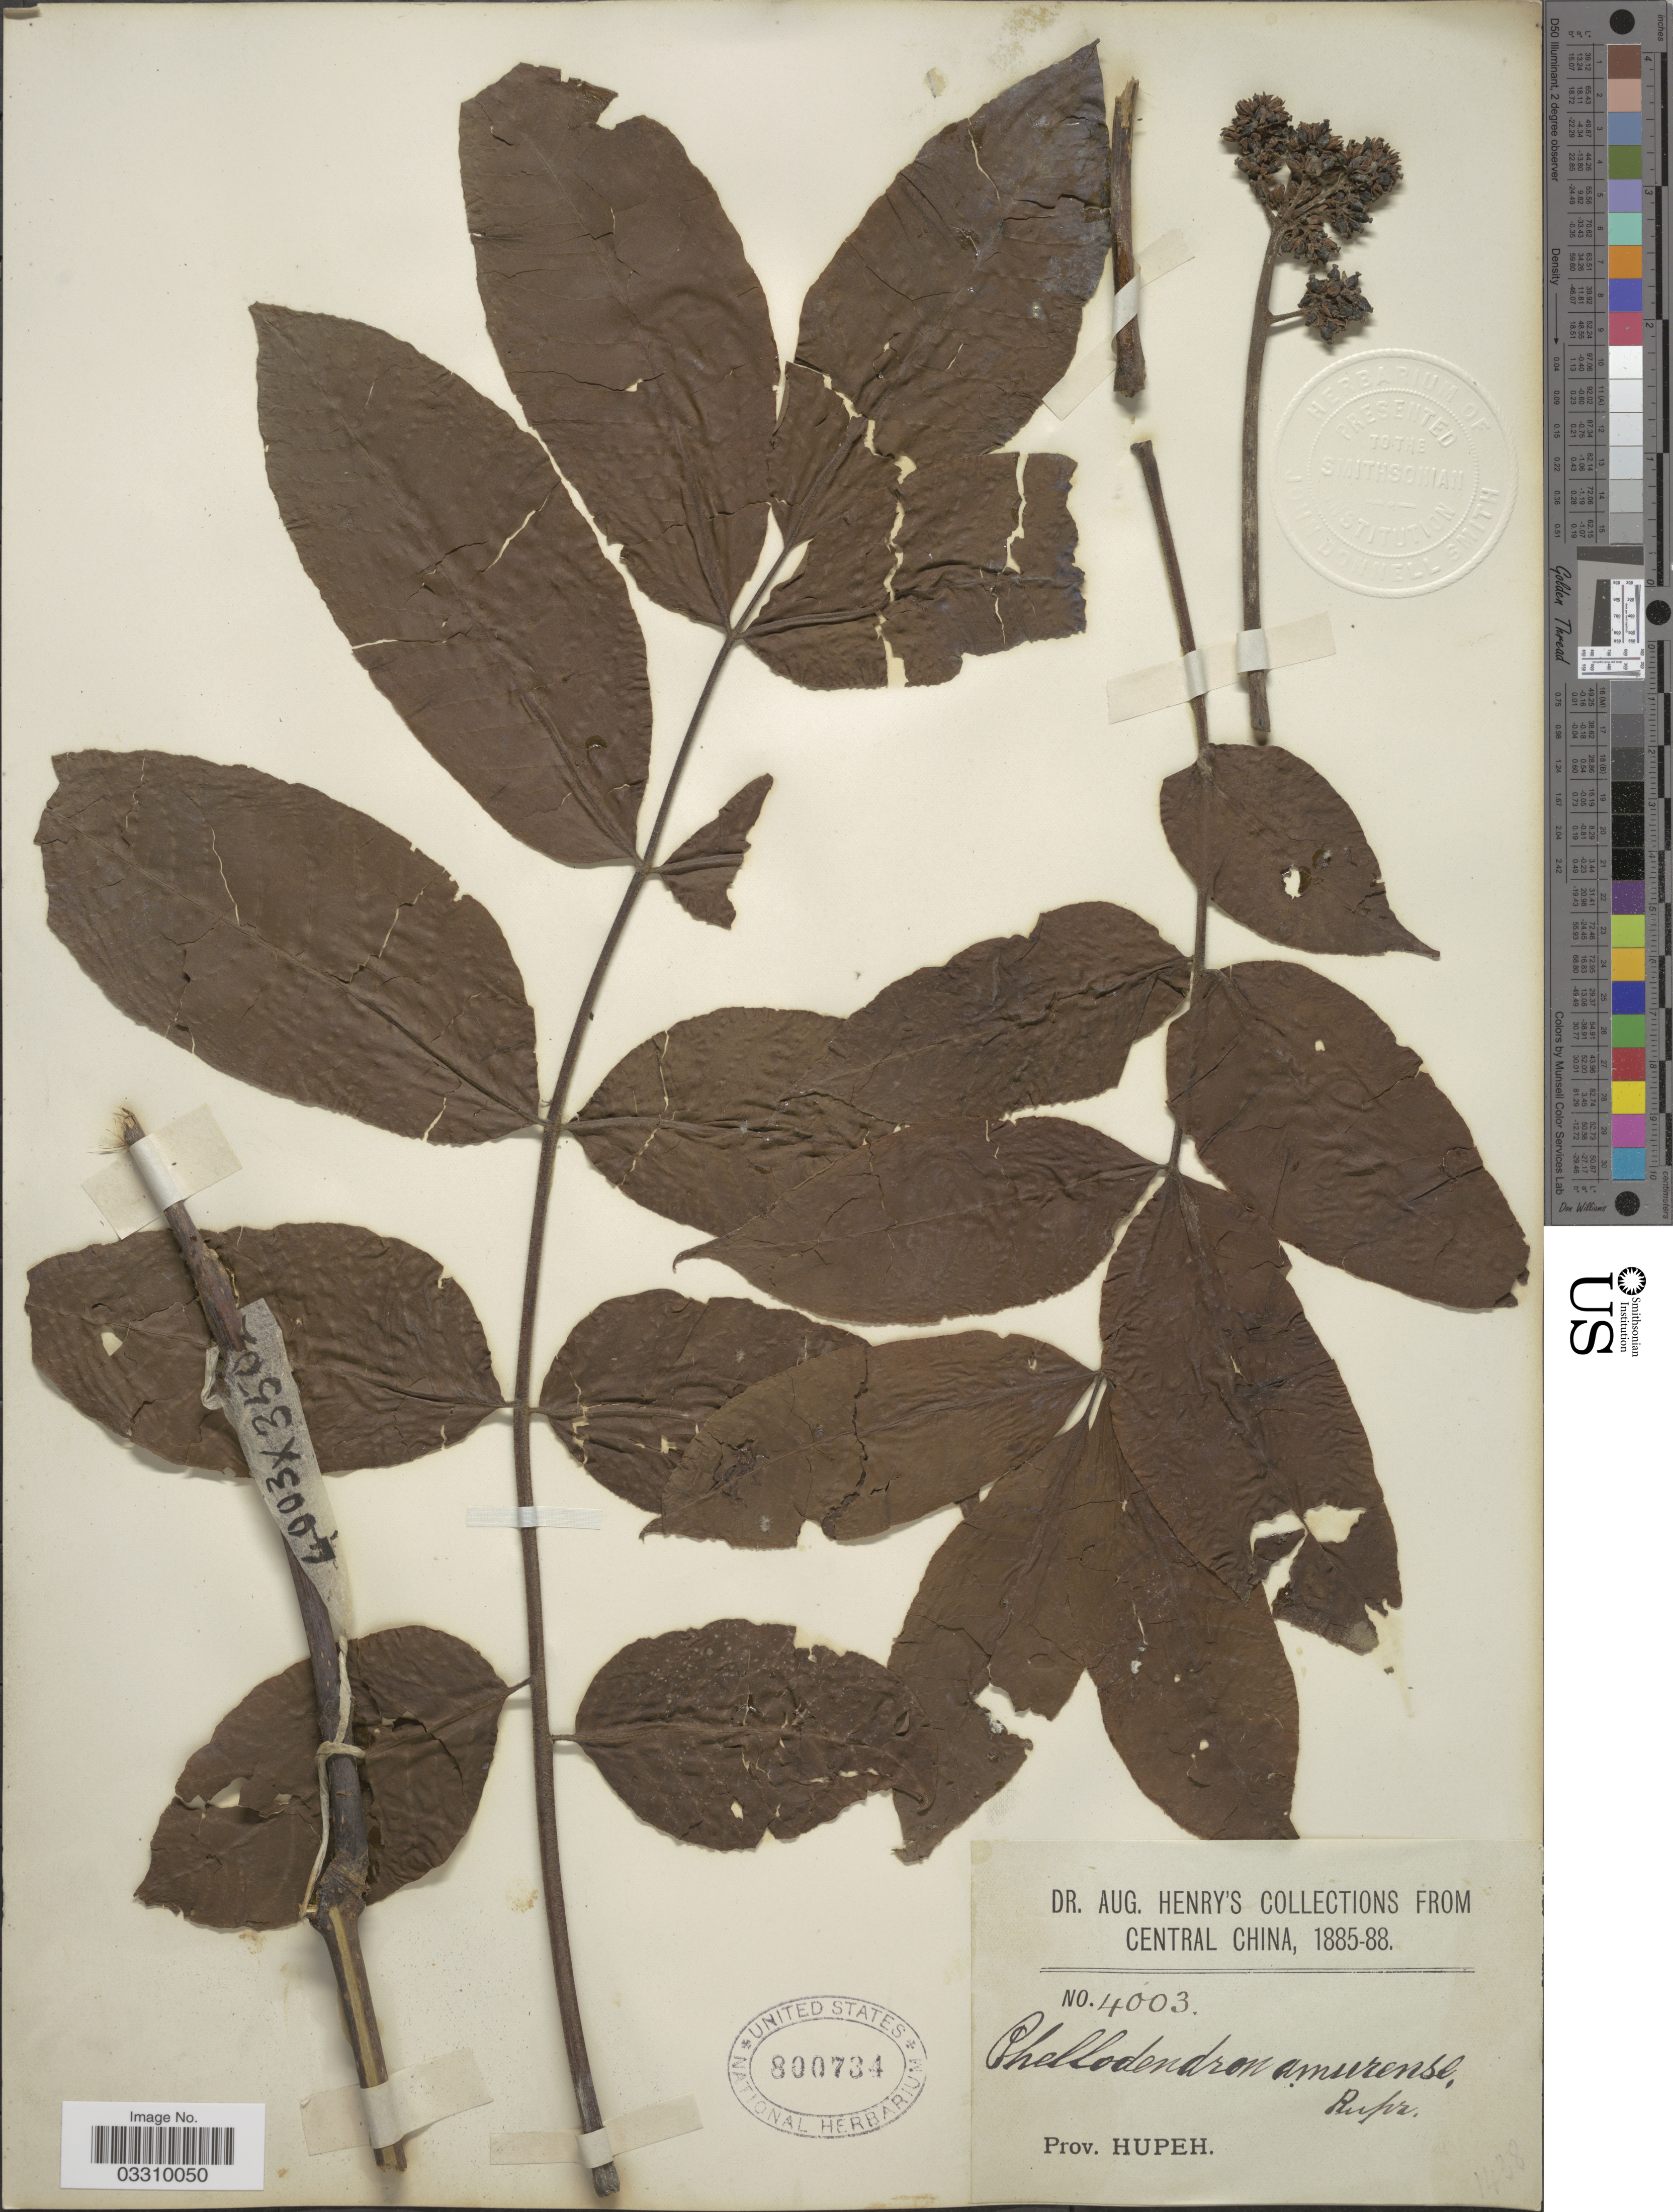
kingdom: Plantae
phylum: Tracheophyta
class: Magnoliopsida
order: Sapindales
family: Rutaceae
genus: Phellodendron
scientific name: Phellodendron amurense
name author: Rupr.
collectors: A. Henry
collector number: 4003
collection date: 1885/1888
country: China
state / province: Hubei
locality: Central China, Prov. Hupeh.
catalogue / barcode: US 800734